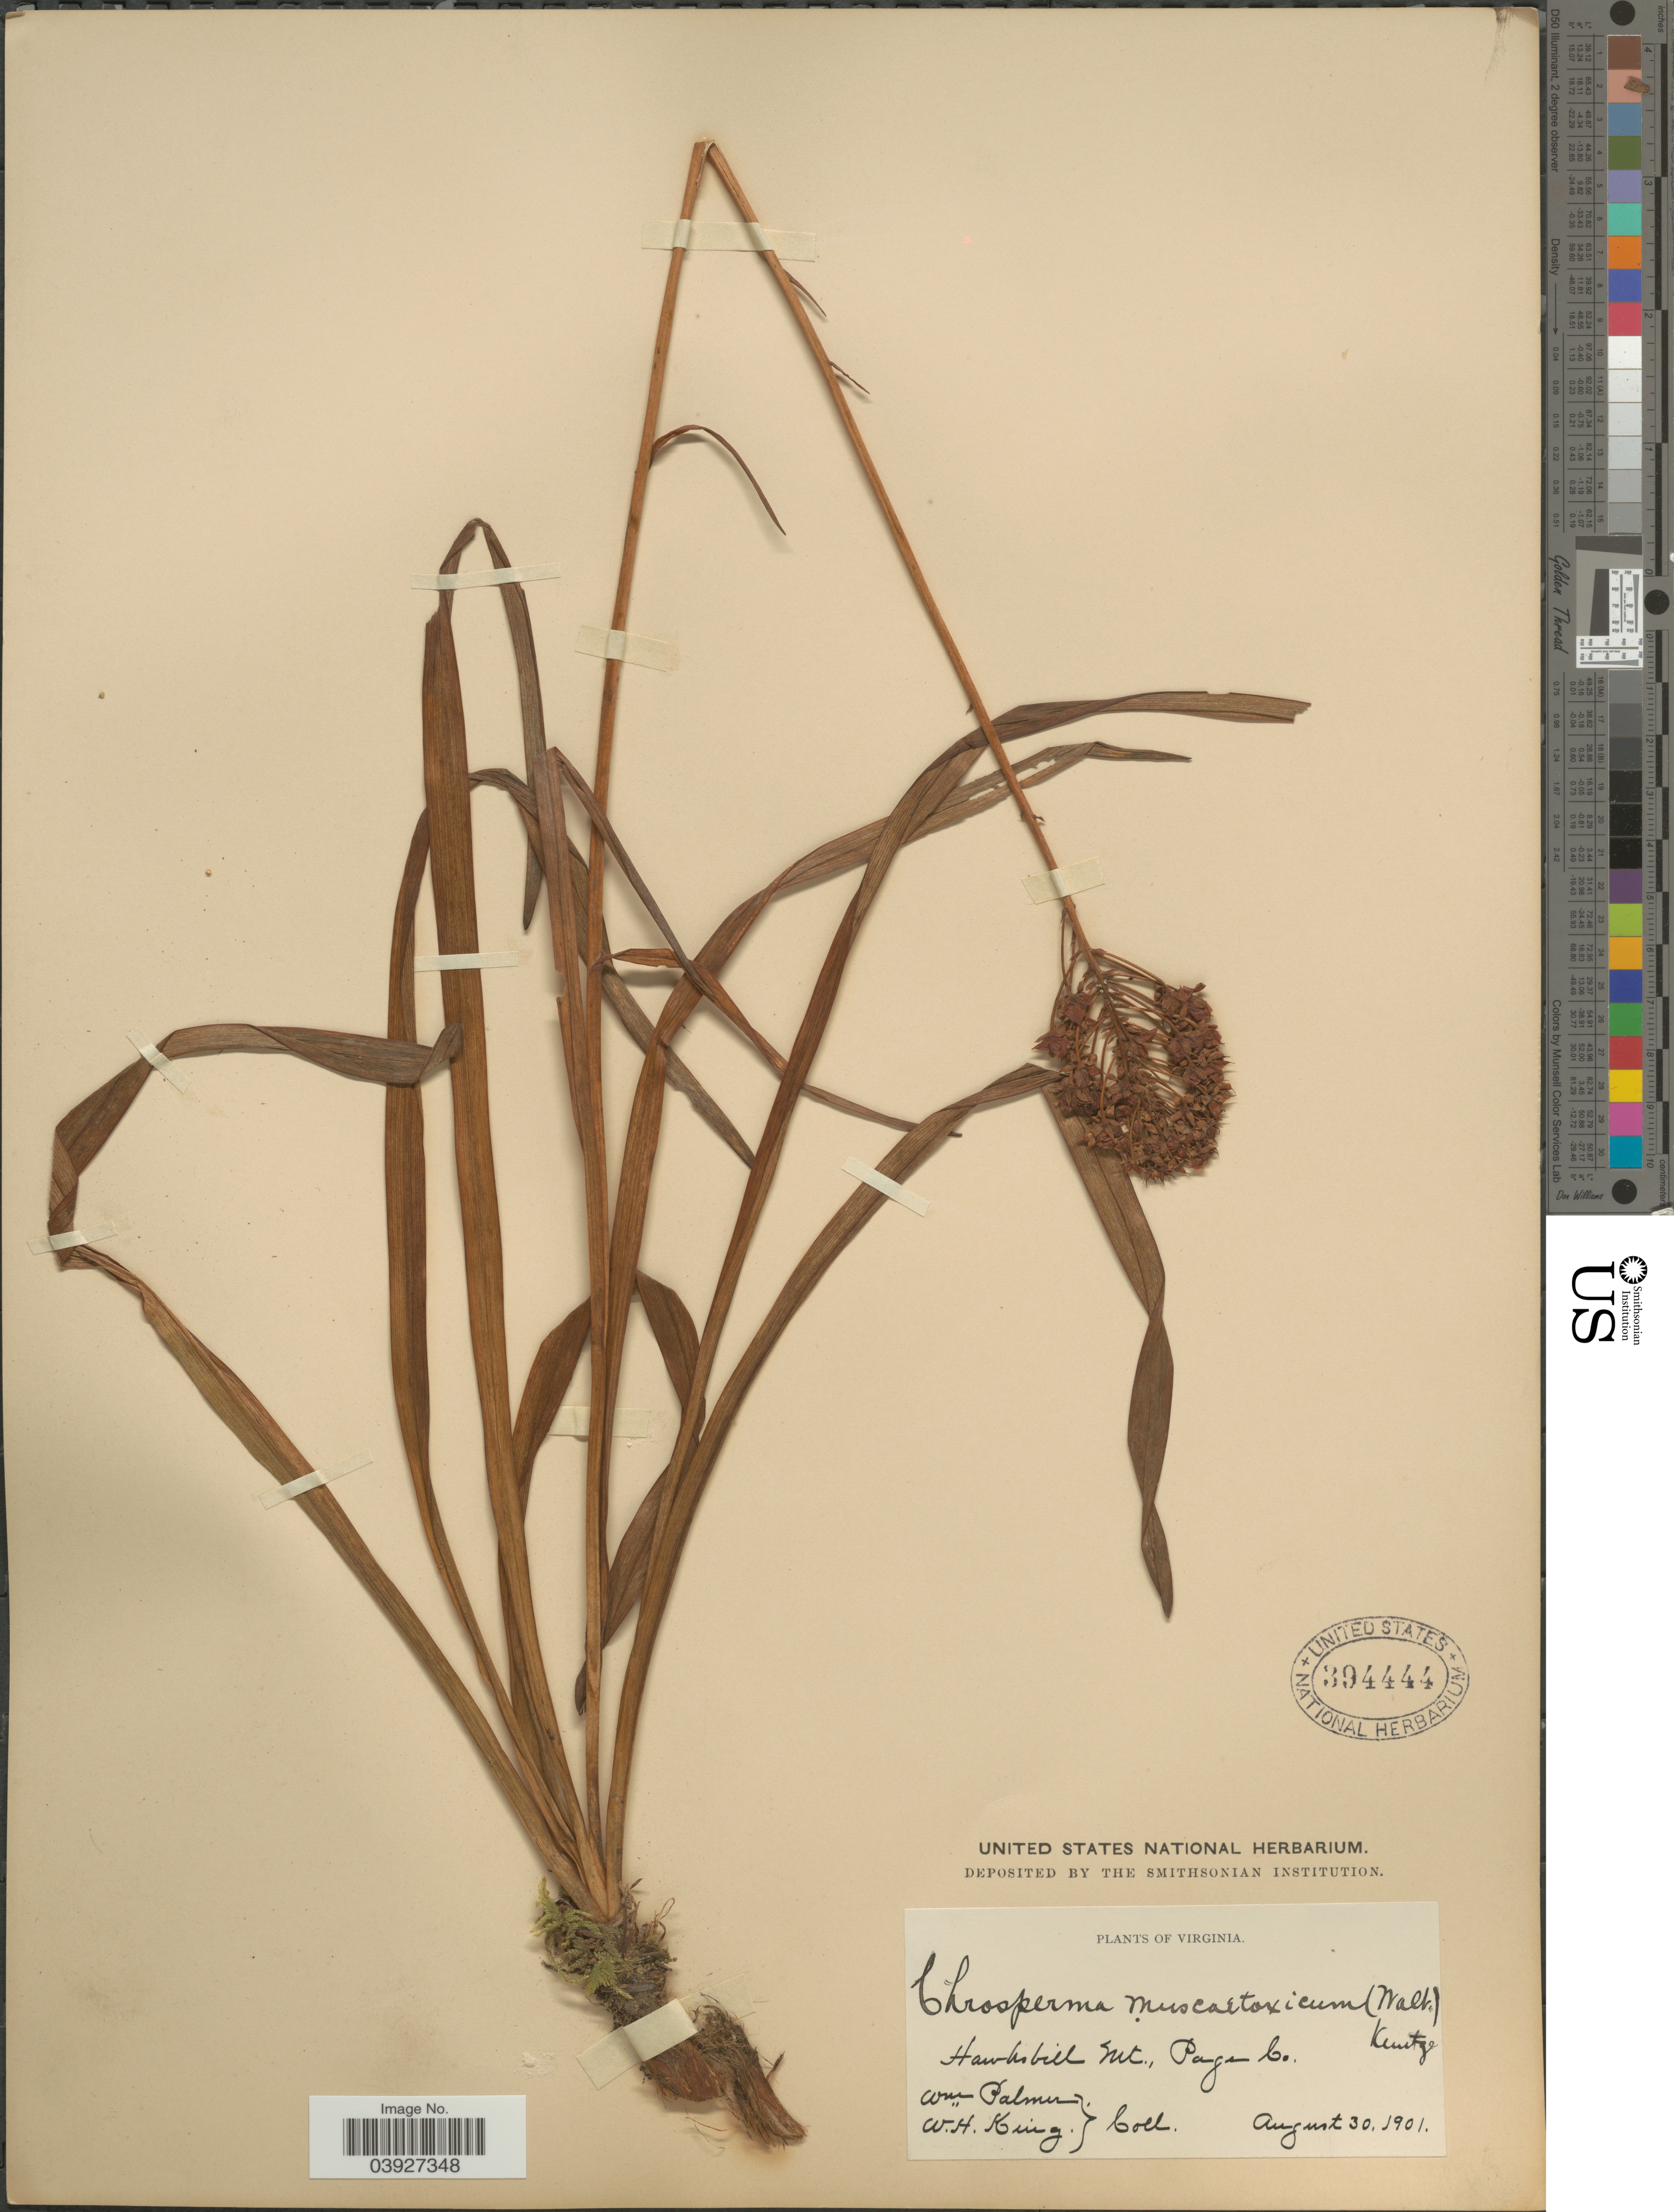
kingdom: Plantae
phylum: Tracheophyta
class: Liliopsida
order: Liliales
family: Melanthiaceae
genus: Amianthium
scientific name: Amianthium muscitoxicum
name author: (Walter) A. Gray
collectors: W. Palmer & W. H. King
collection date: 1901-08-30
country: United States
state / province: Virginia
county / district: Page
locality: Hawksbill Mt.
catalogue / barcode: US 394444